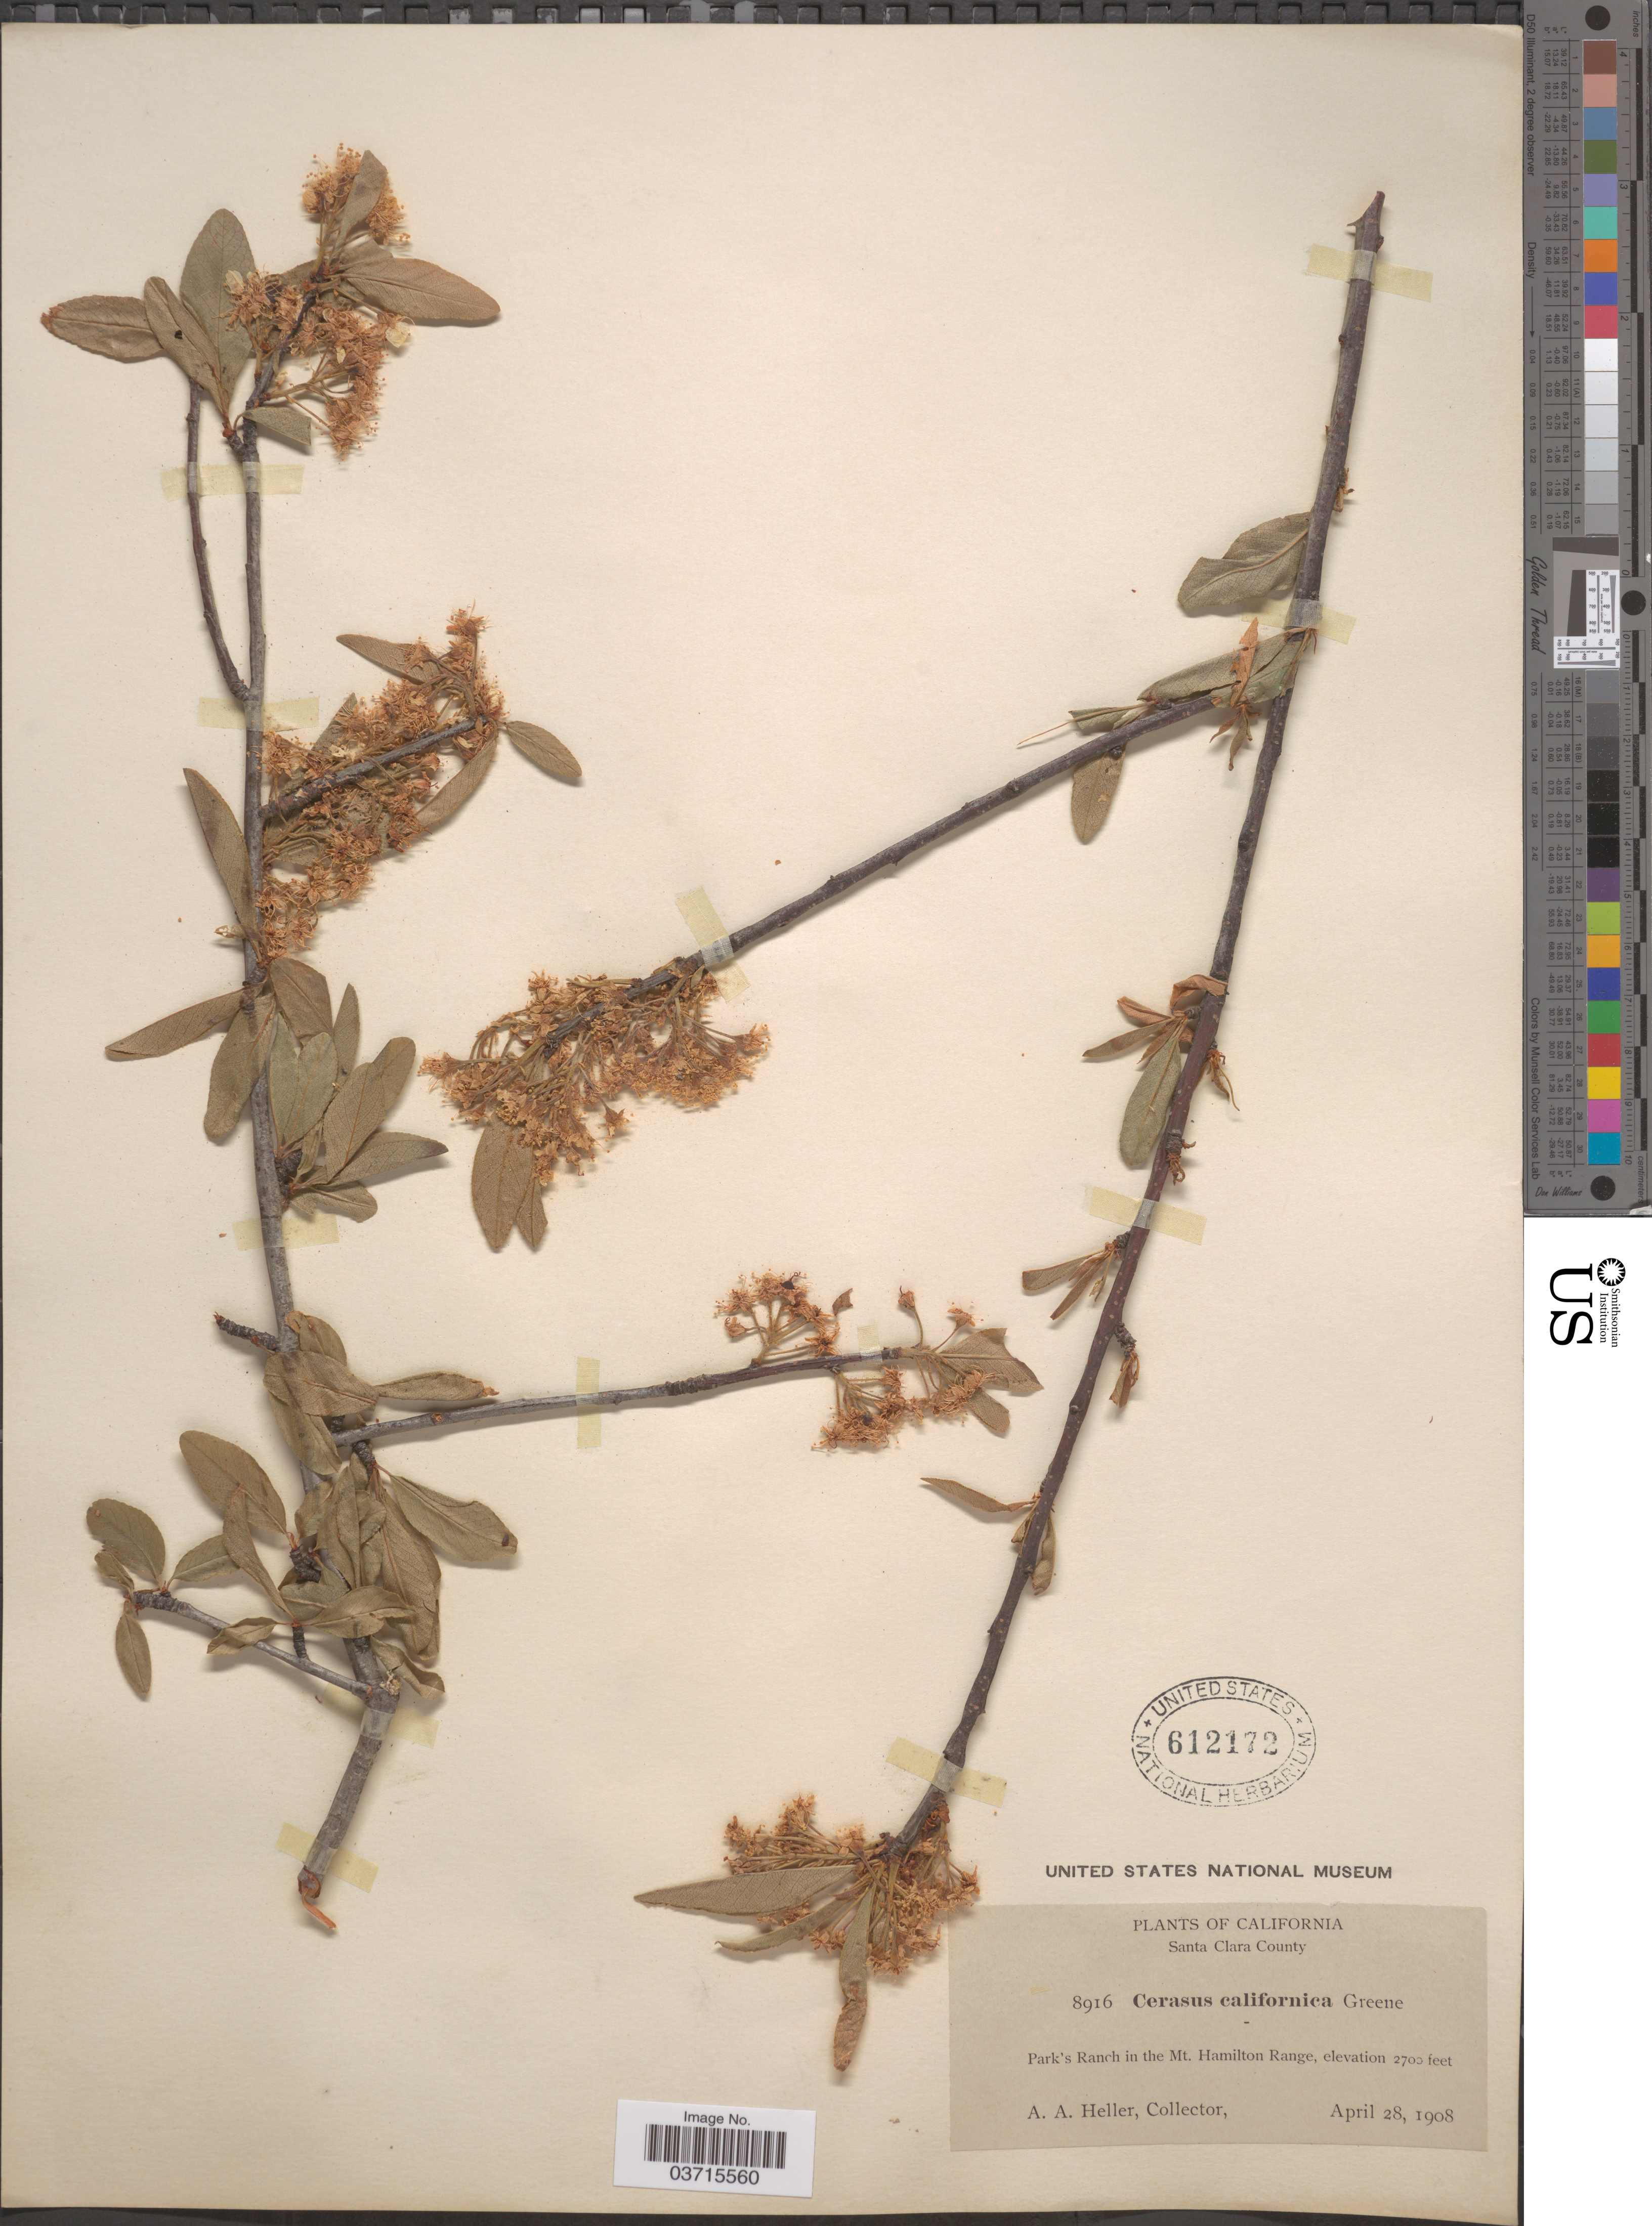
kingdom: Plantae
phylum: Tracheophyta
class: Magnoliopsida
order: Rosales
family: Rosaceae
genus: Prunus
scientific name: Prunus emarginata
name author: (Douglas ex Hook.) Eaton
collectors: A. A. Heller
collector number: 8916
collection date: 1908-04-28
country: United States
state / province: California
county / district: Santa Clara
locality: Santa Clara County. Park's Ranch in the Mt. Hamilton Range.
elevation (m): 823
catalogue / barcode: US 612172